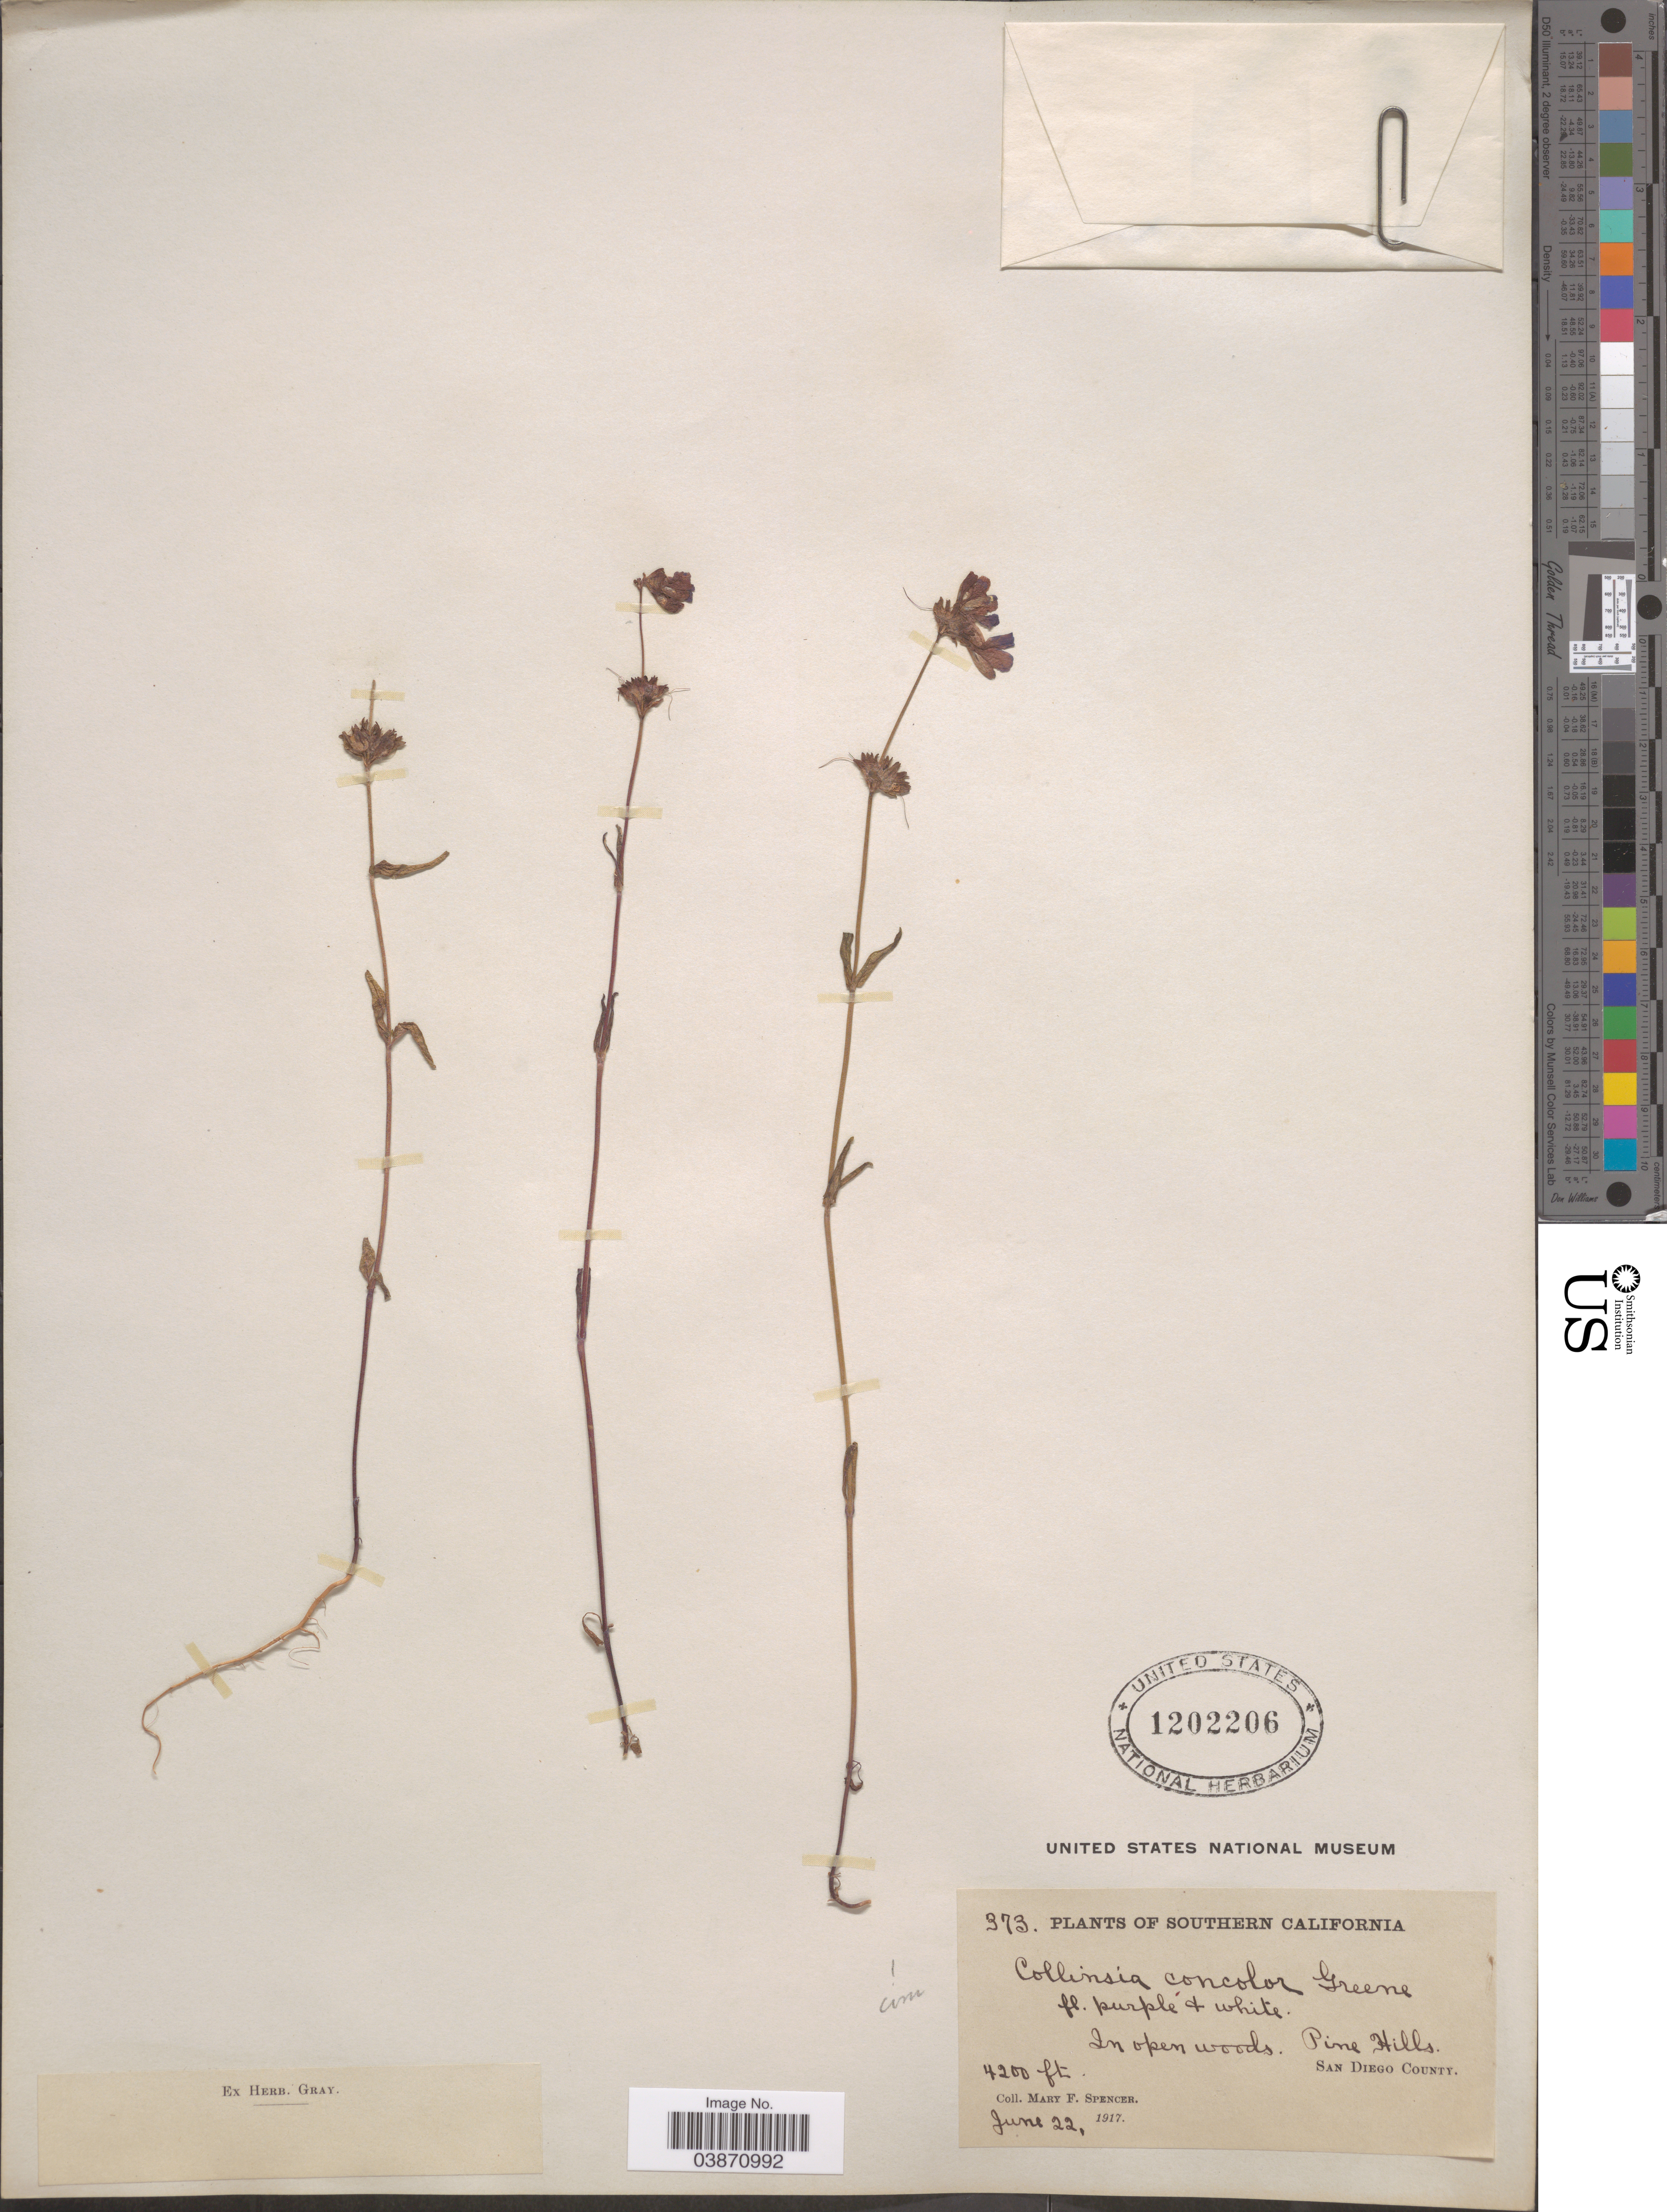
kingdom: Plantae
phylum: Tracheophyta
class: Magnoliopsida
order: Lamiales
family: Plantaginaceae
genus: Collinsia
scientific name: Collinsia concolor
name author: Greene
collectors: M. Spencer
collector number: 373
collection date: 1917-06-22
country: United States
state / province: California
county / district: San Diego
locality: Southern California. San Diego County.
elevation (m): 1280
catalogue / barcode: US 1202206